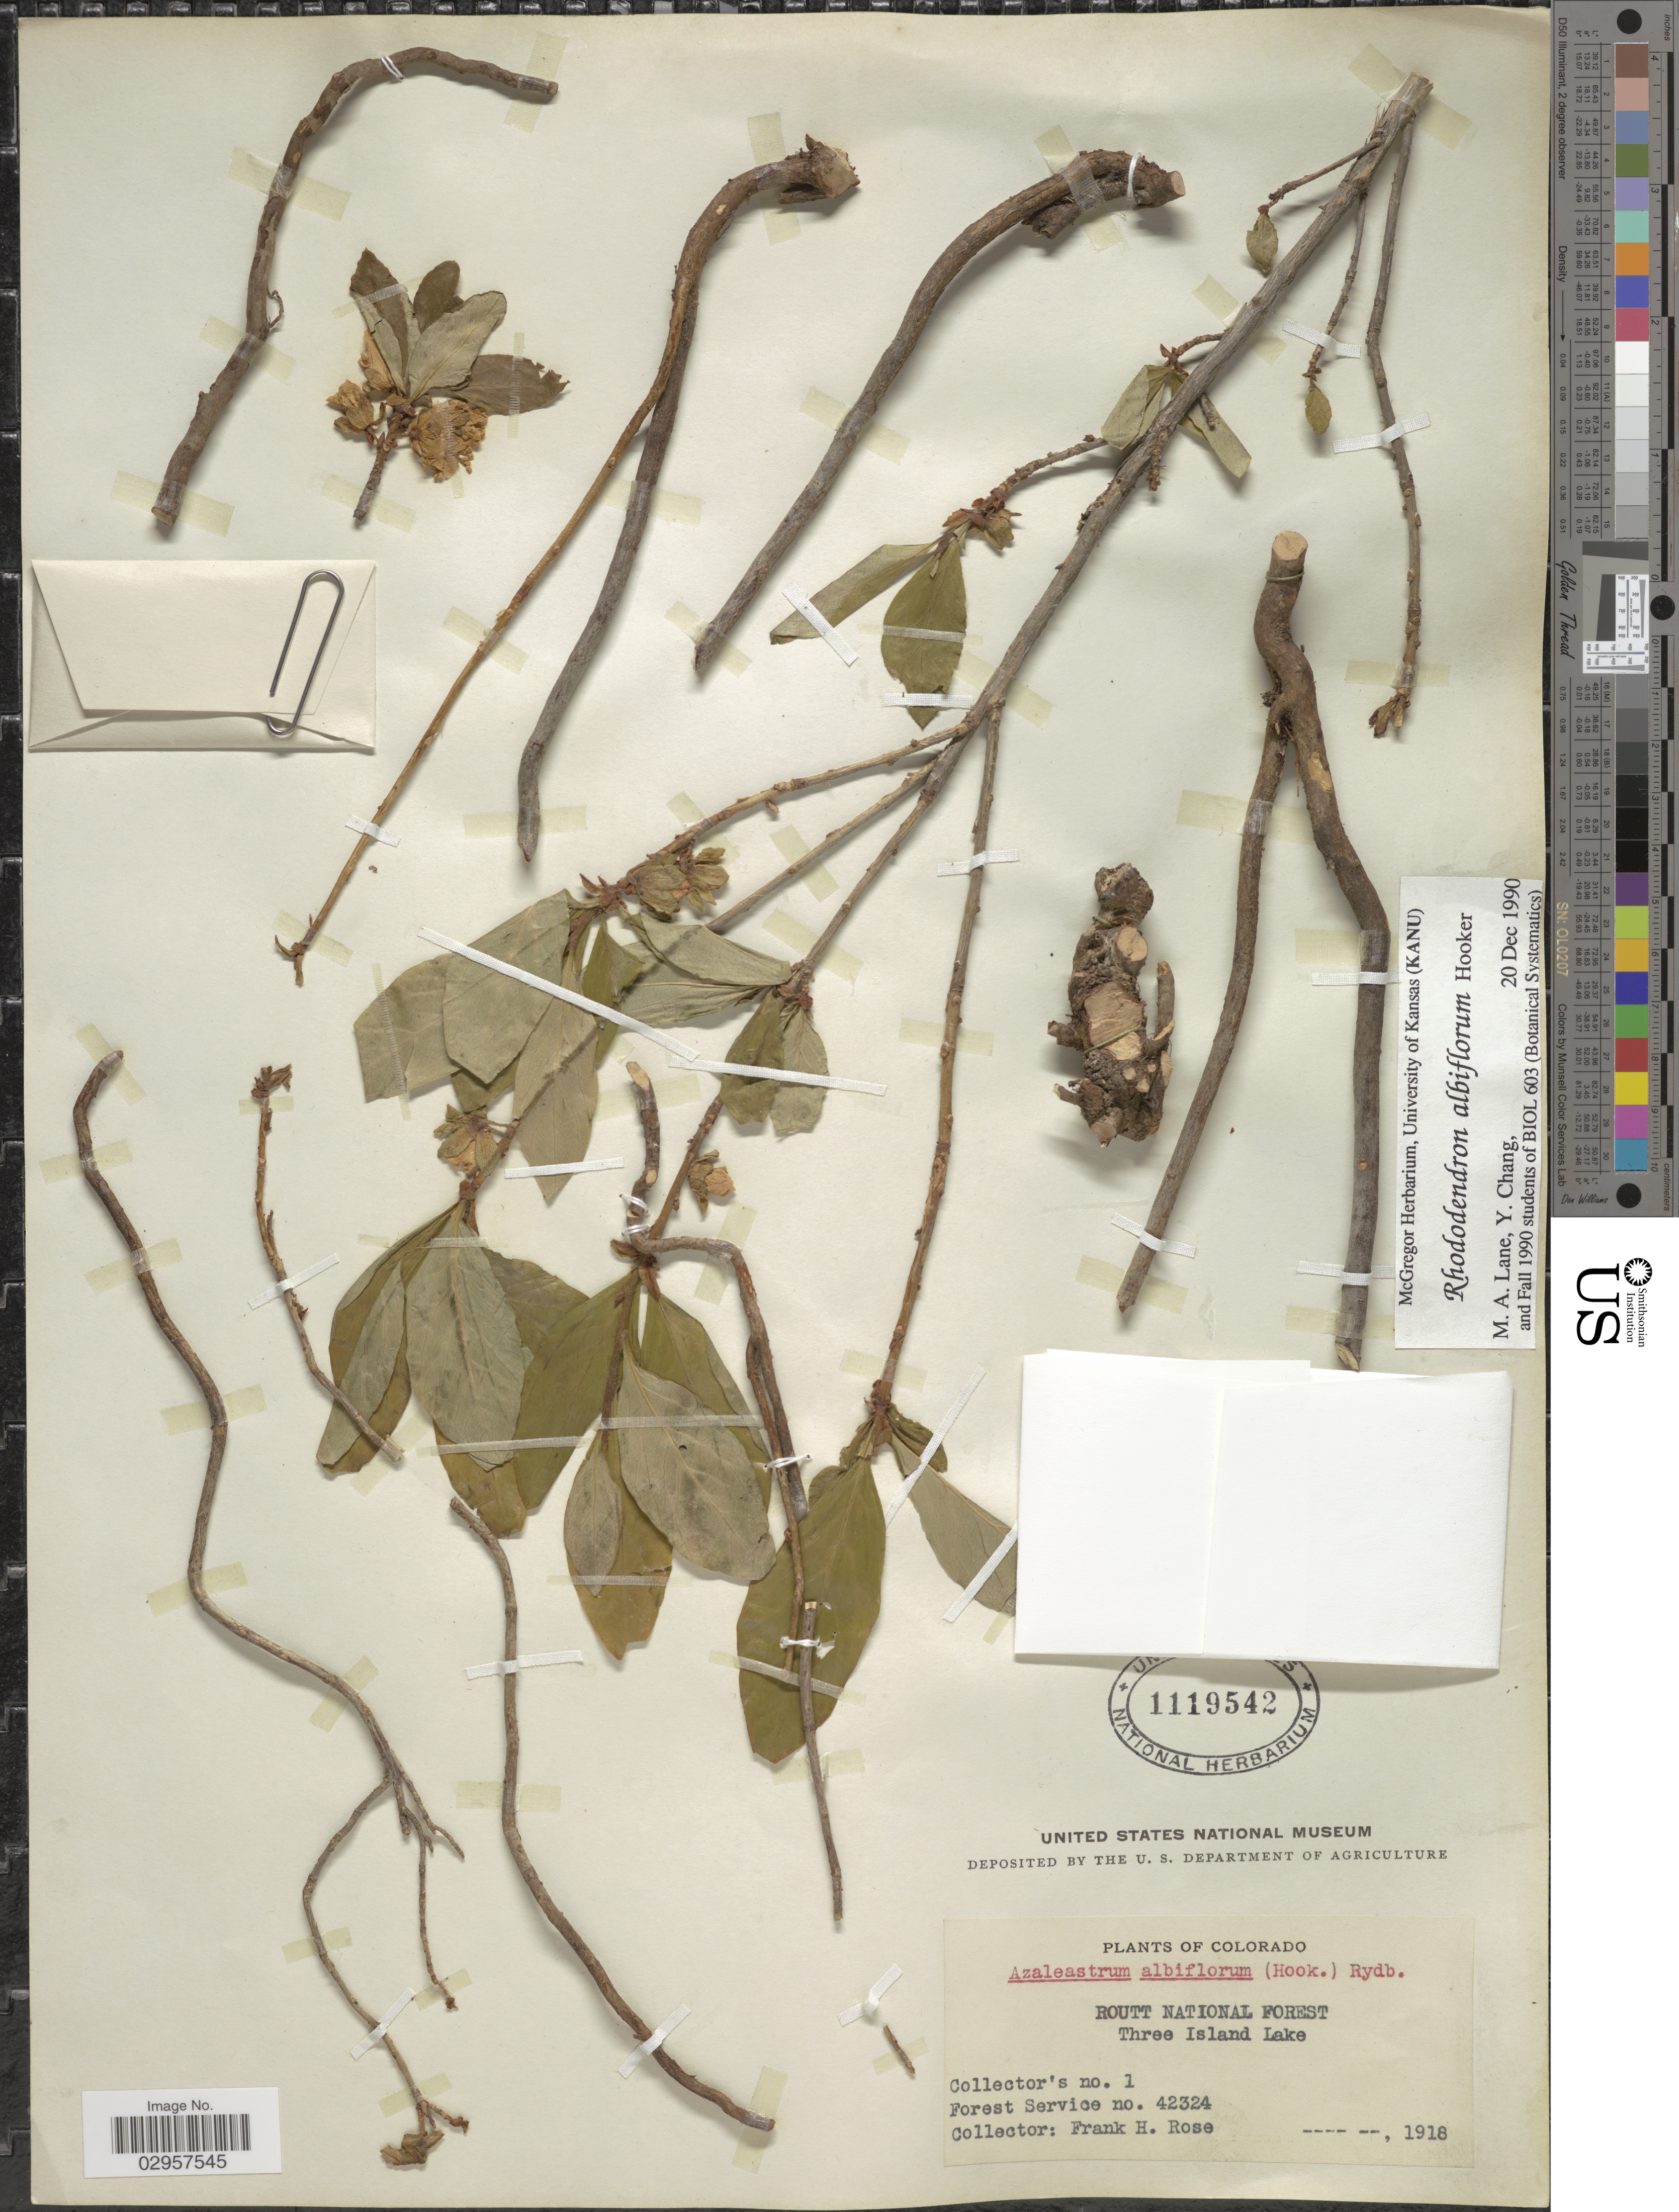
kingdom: Plantae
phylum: Tracheophyta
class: Magnoliopsida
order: Ericales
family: Ericaceae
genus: Rhododendron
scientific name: Rhododendron albiflorum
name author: Hook.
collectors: F. H. Rose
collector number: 1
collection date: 1918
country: United States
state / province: Colorado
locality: Routt National Forest. Three Island Lake.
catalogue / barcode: US 1119542